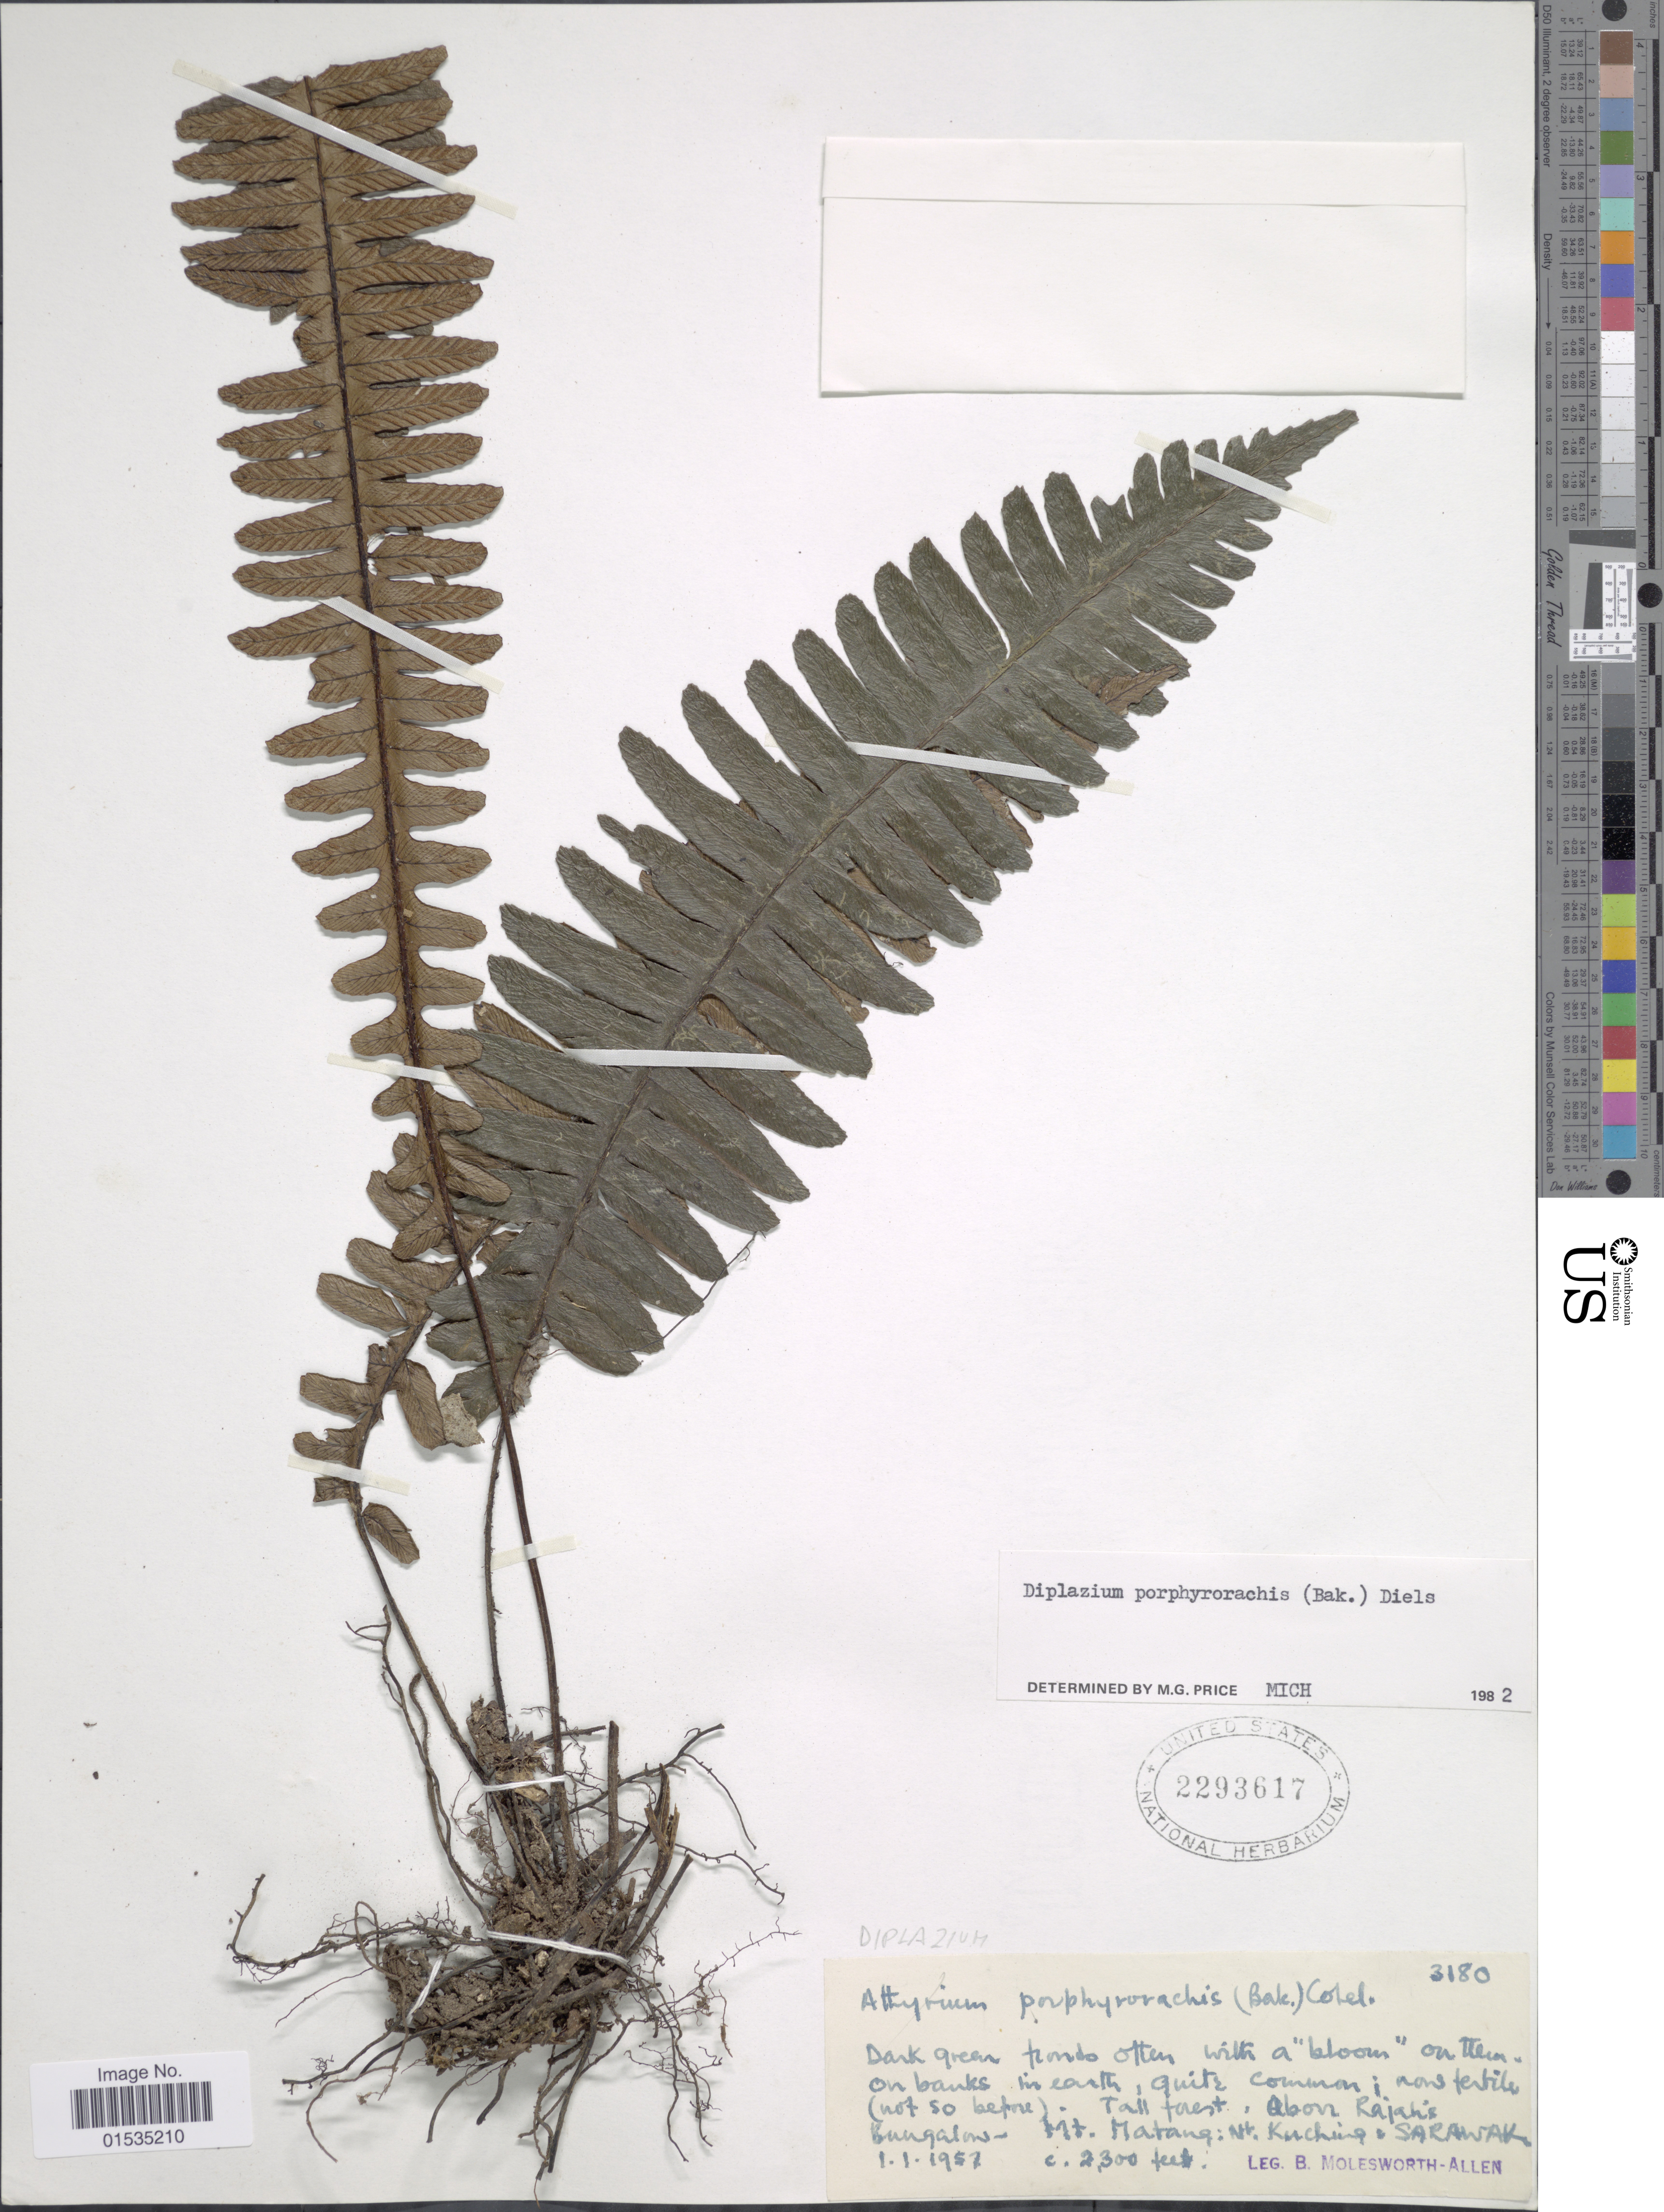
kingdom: Plantae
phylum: Tracheophyta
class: Polypodiopsida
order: Polypodiales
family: Athyriaceae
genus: Diplazium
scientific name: Diplazium porphyrorachis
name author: (Baker) Diels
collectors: B. E. G. Molesworth-Allen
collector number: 3180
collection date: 1957-01-01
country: Malaysia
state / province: Sarawak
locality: Above Rajah's Bungalow, Mt. Matnag: Nr. Kuching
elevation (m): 701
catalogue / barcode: US 2293617